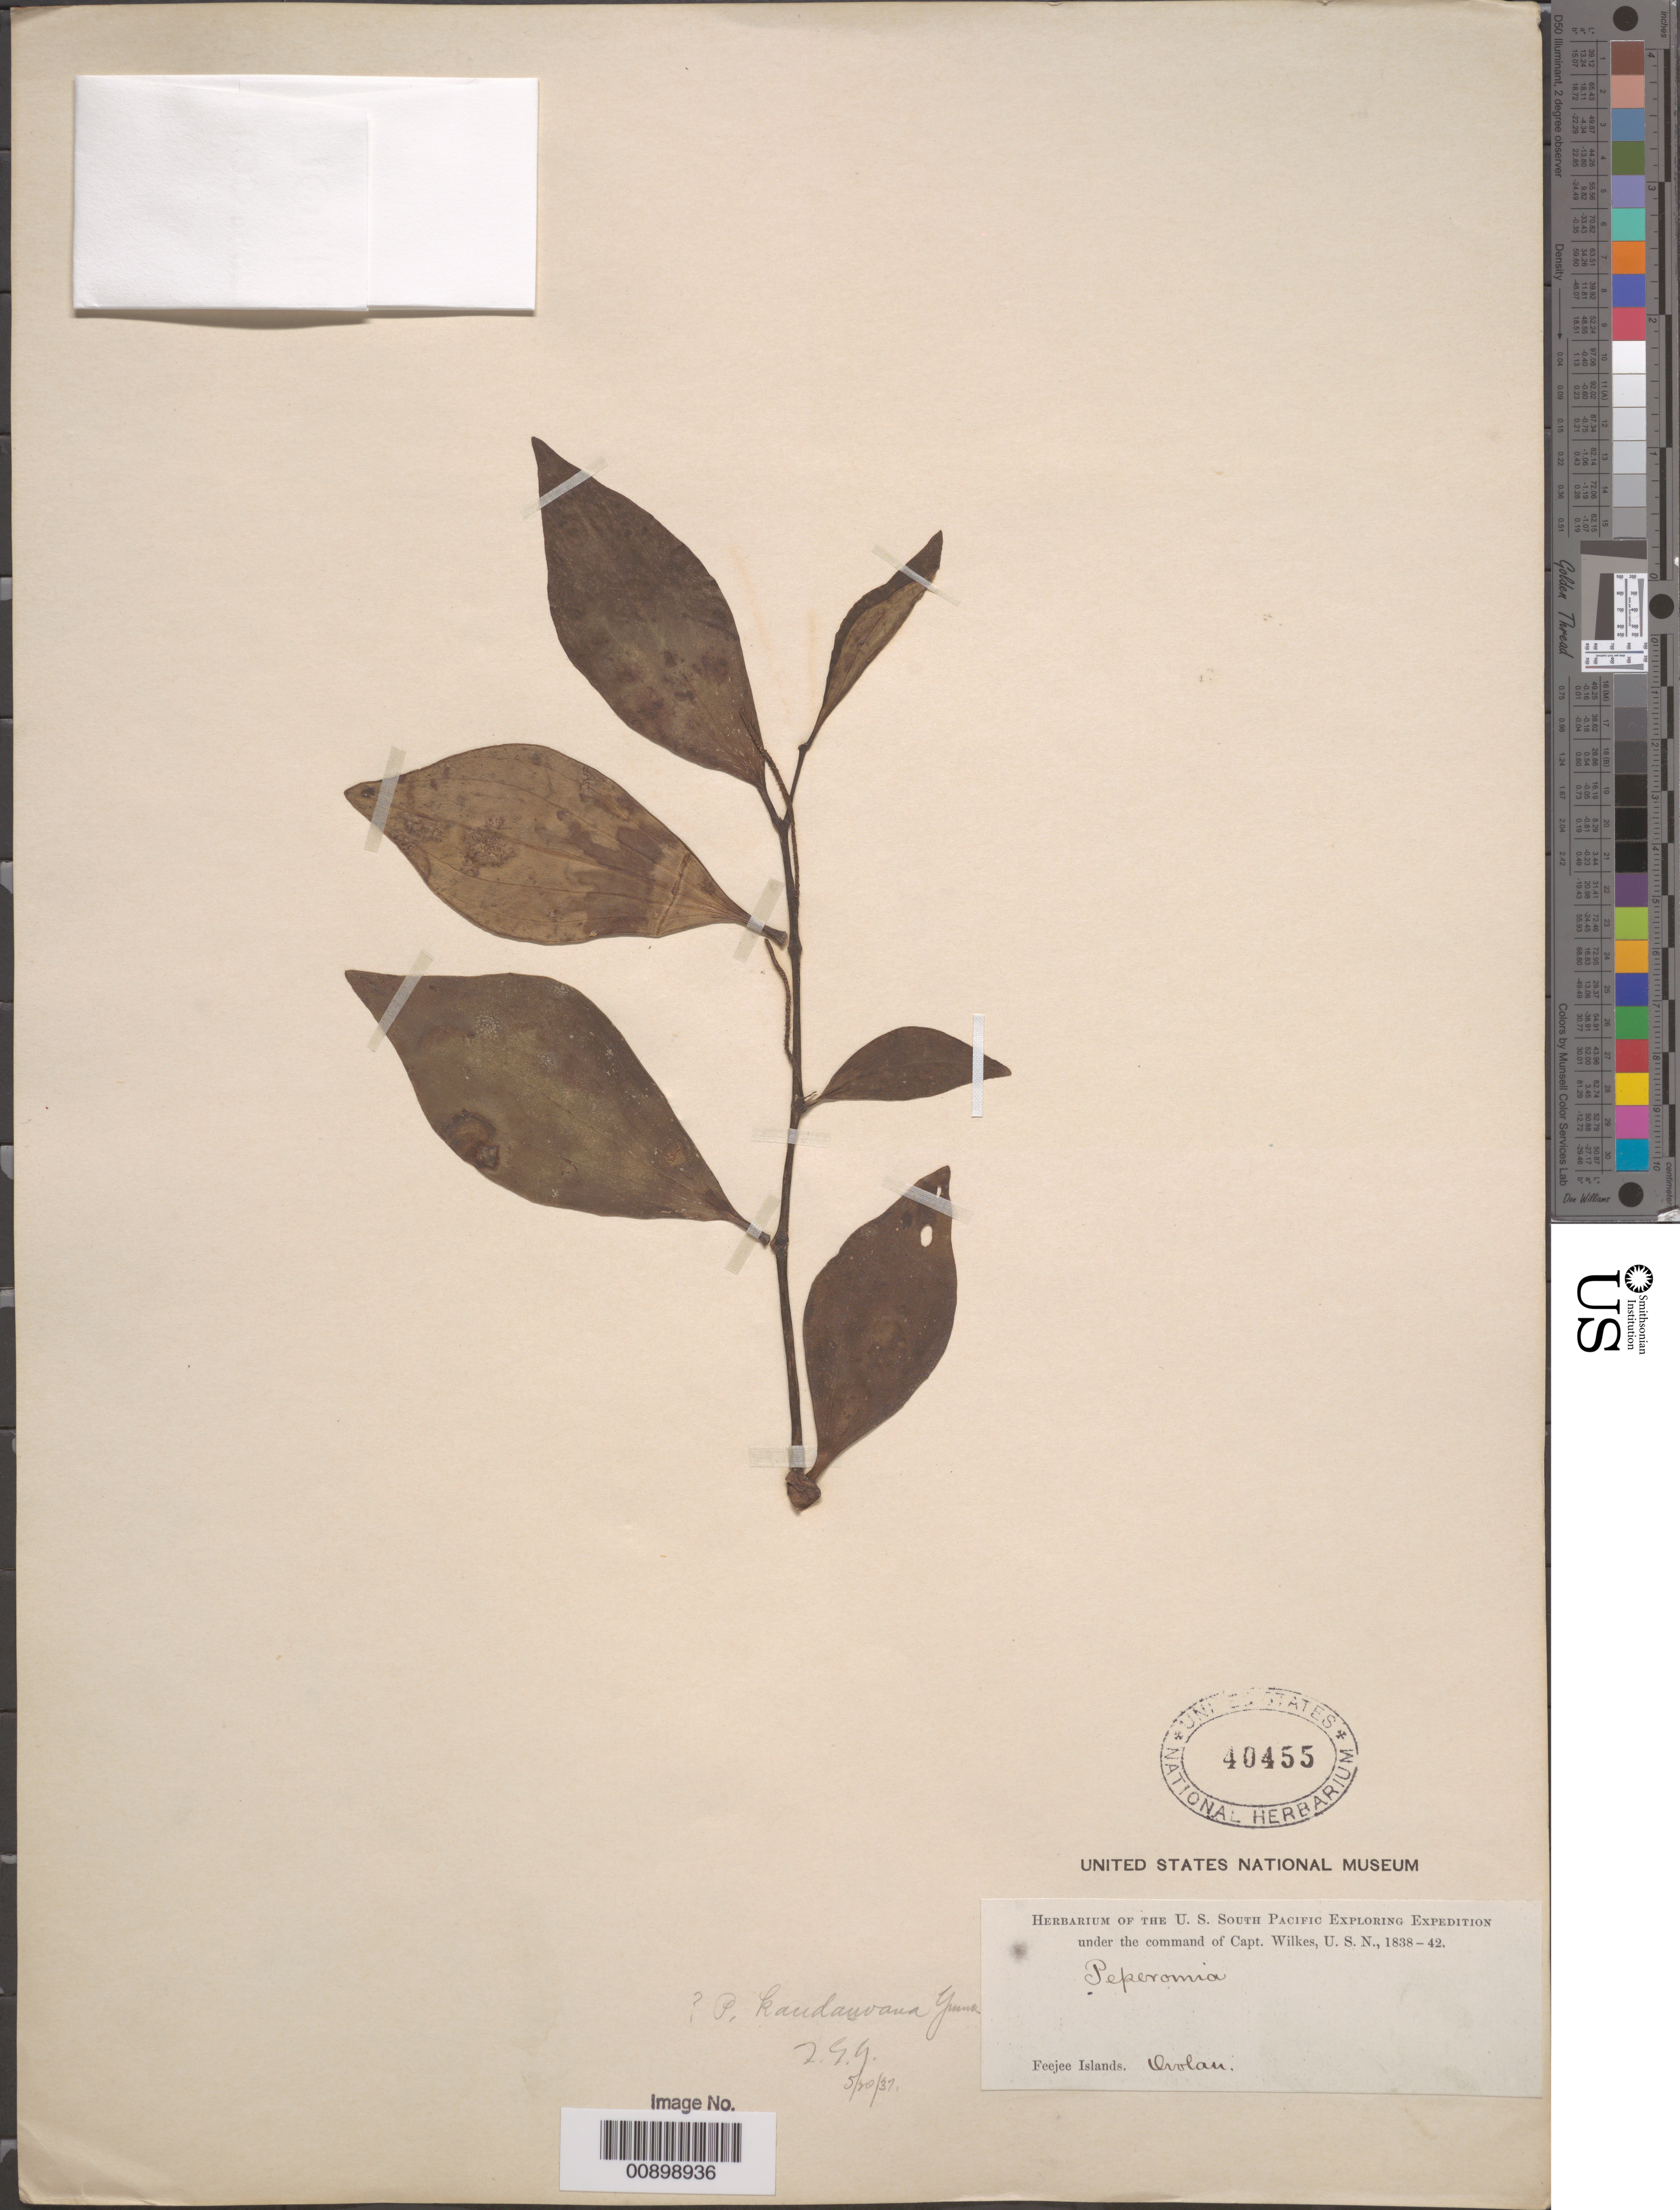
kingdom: Plantae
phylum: Tracheophyta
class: Magnoliopsida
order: Piperales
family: Piperaceae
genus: Peperomia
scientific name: Peperomia sp.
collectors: Wilkes Explor. Exped.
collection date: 1838/1842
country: Fiji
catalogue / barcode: US 40455